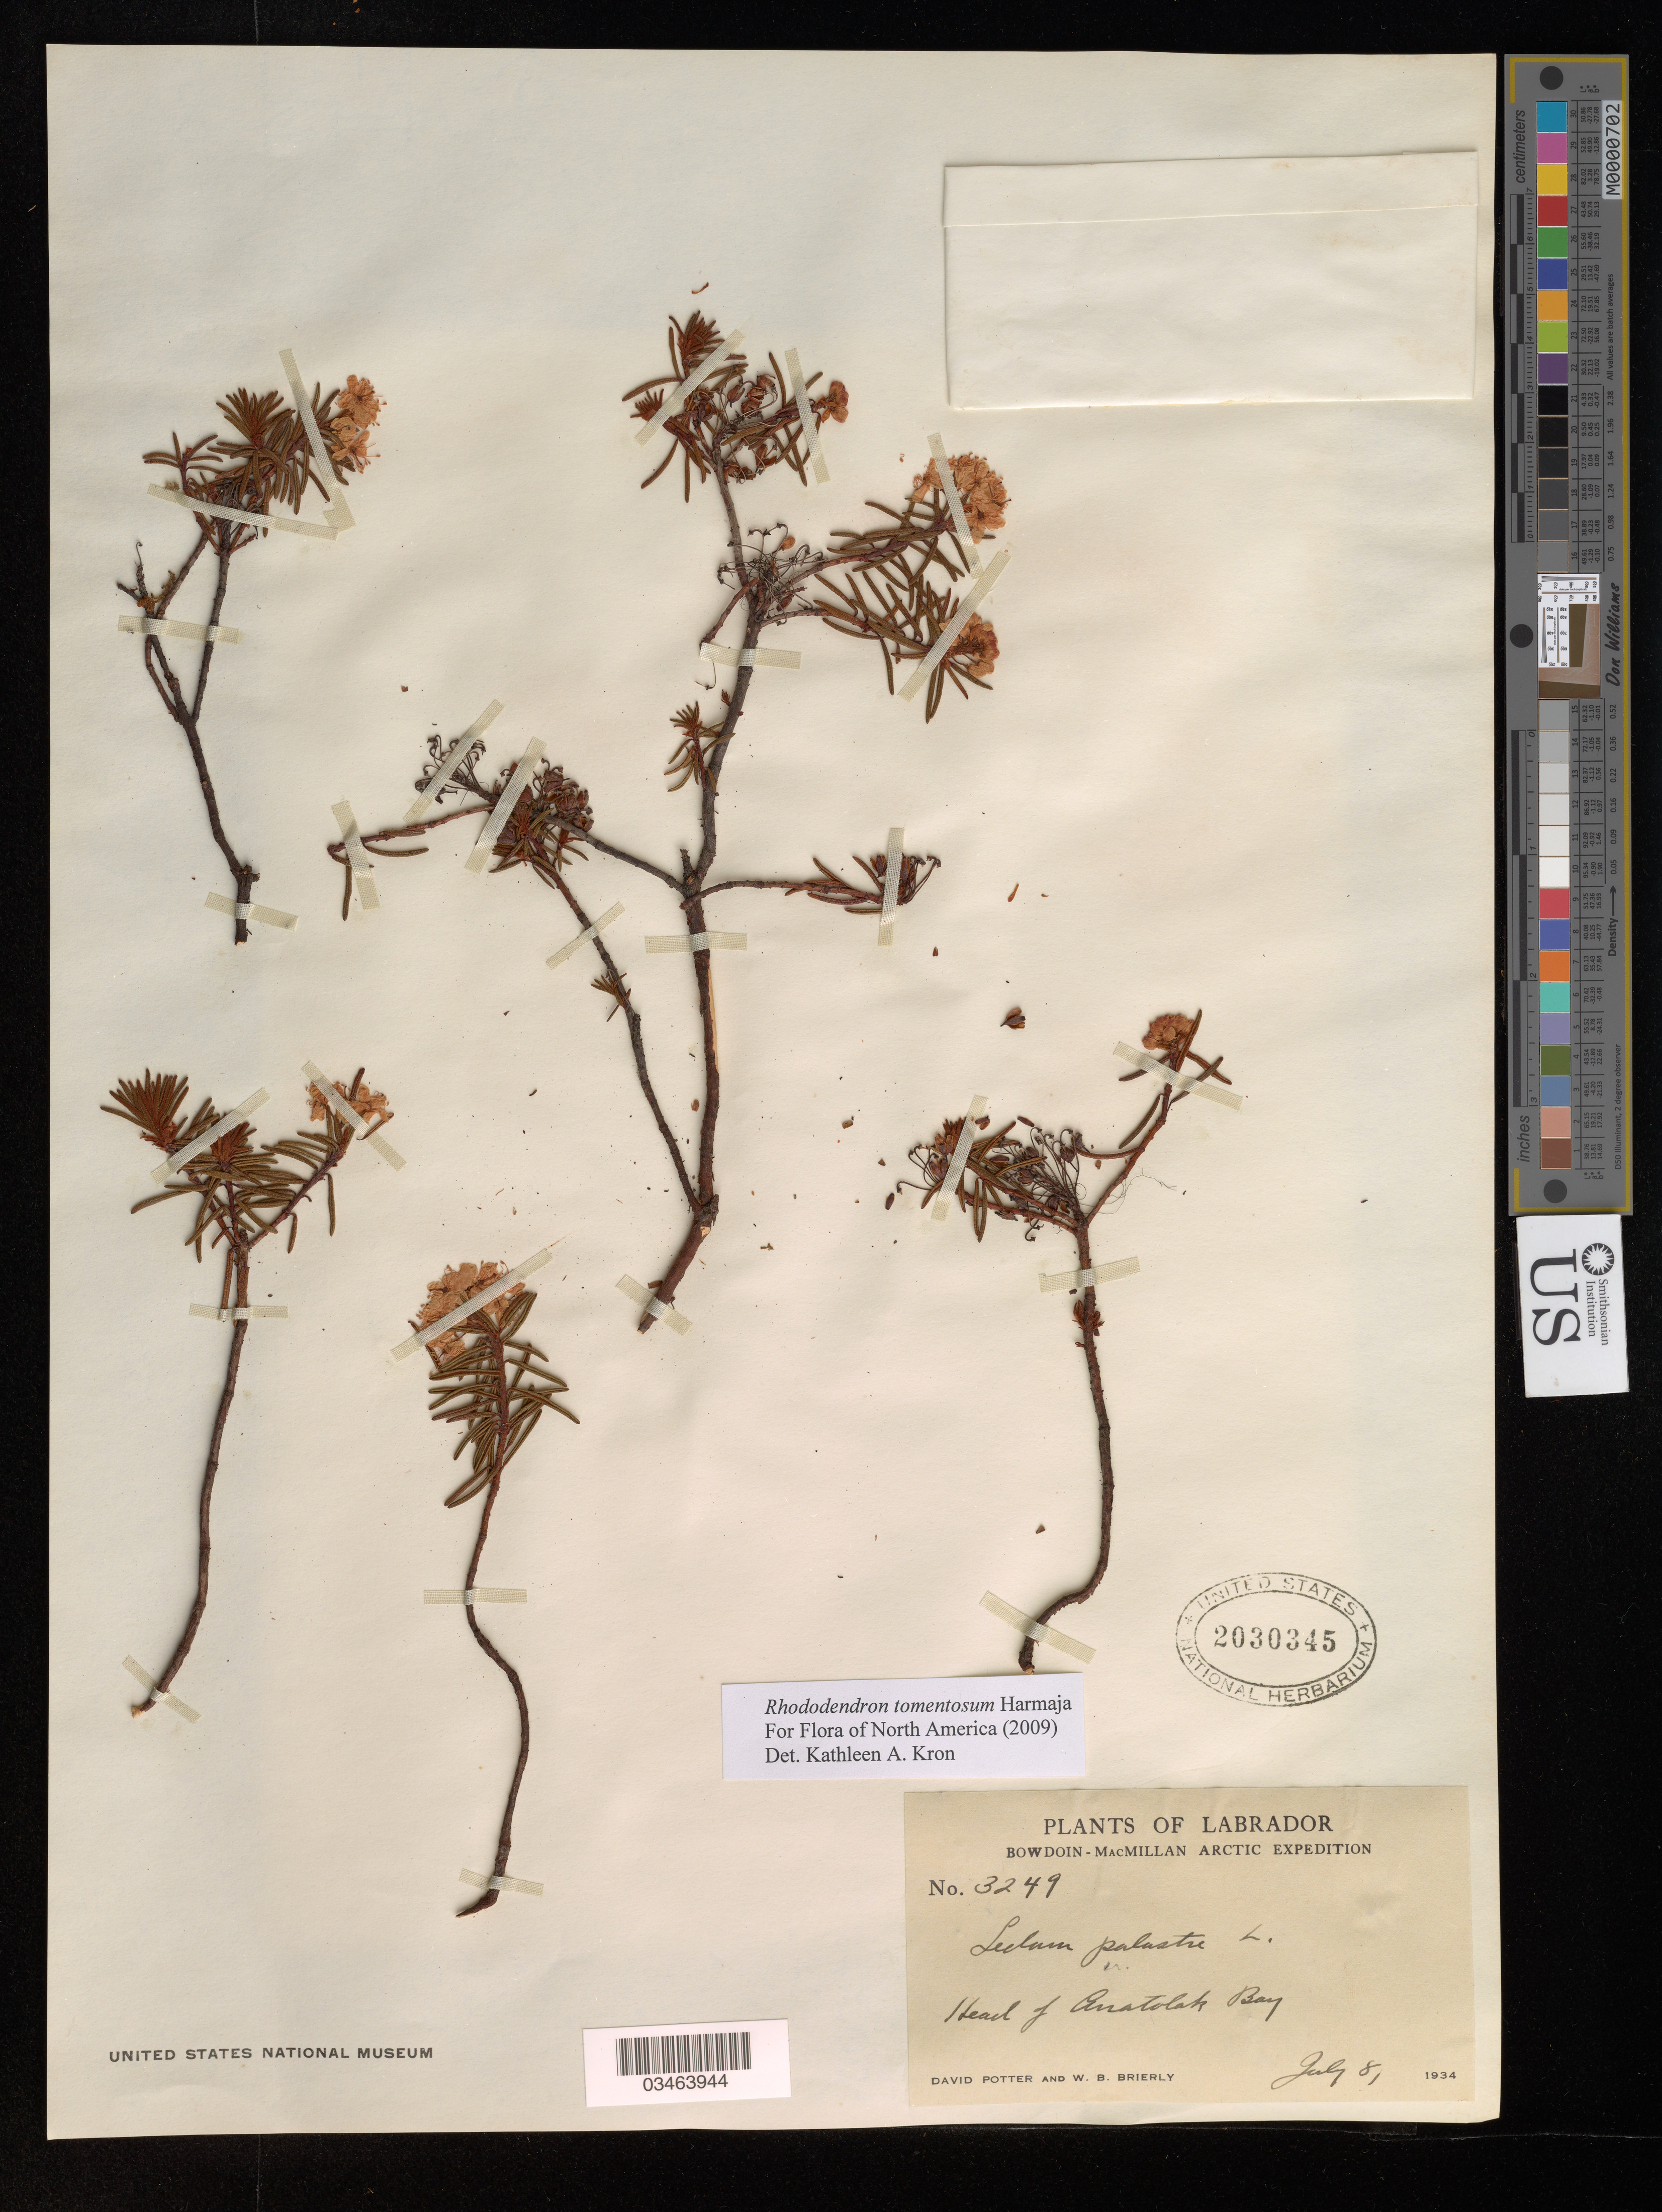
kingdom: Plantae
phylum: Tracheophyta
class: Magnoliopsida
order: Ericales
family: Ericaceae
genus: Rhododendron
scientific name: Rhododendron tomentosum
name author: Harmaja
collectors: D. Potter & W. Brierly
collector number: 3249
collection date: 1934-07-08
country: Canada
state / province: Newfoundland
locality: Labrador. Head of Anatolak Bay.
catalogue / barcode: US 2030345